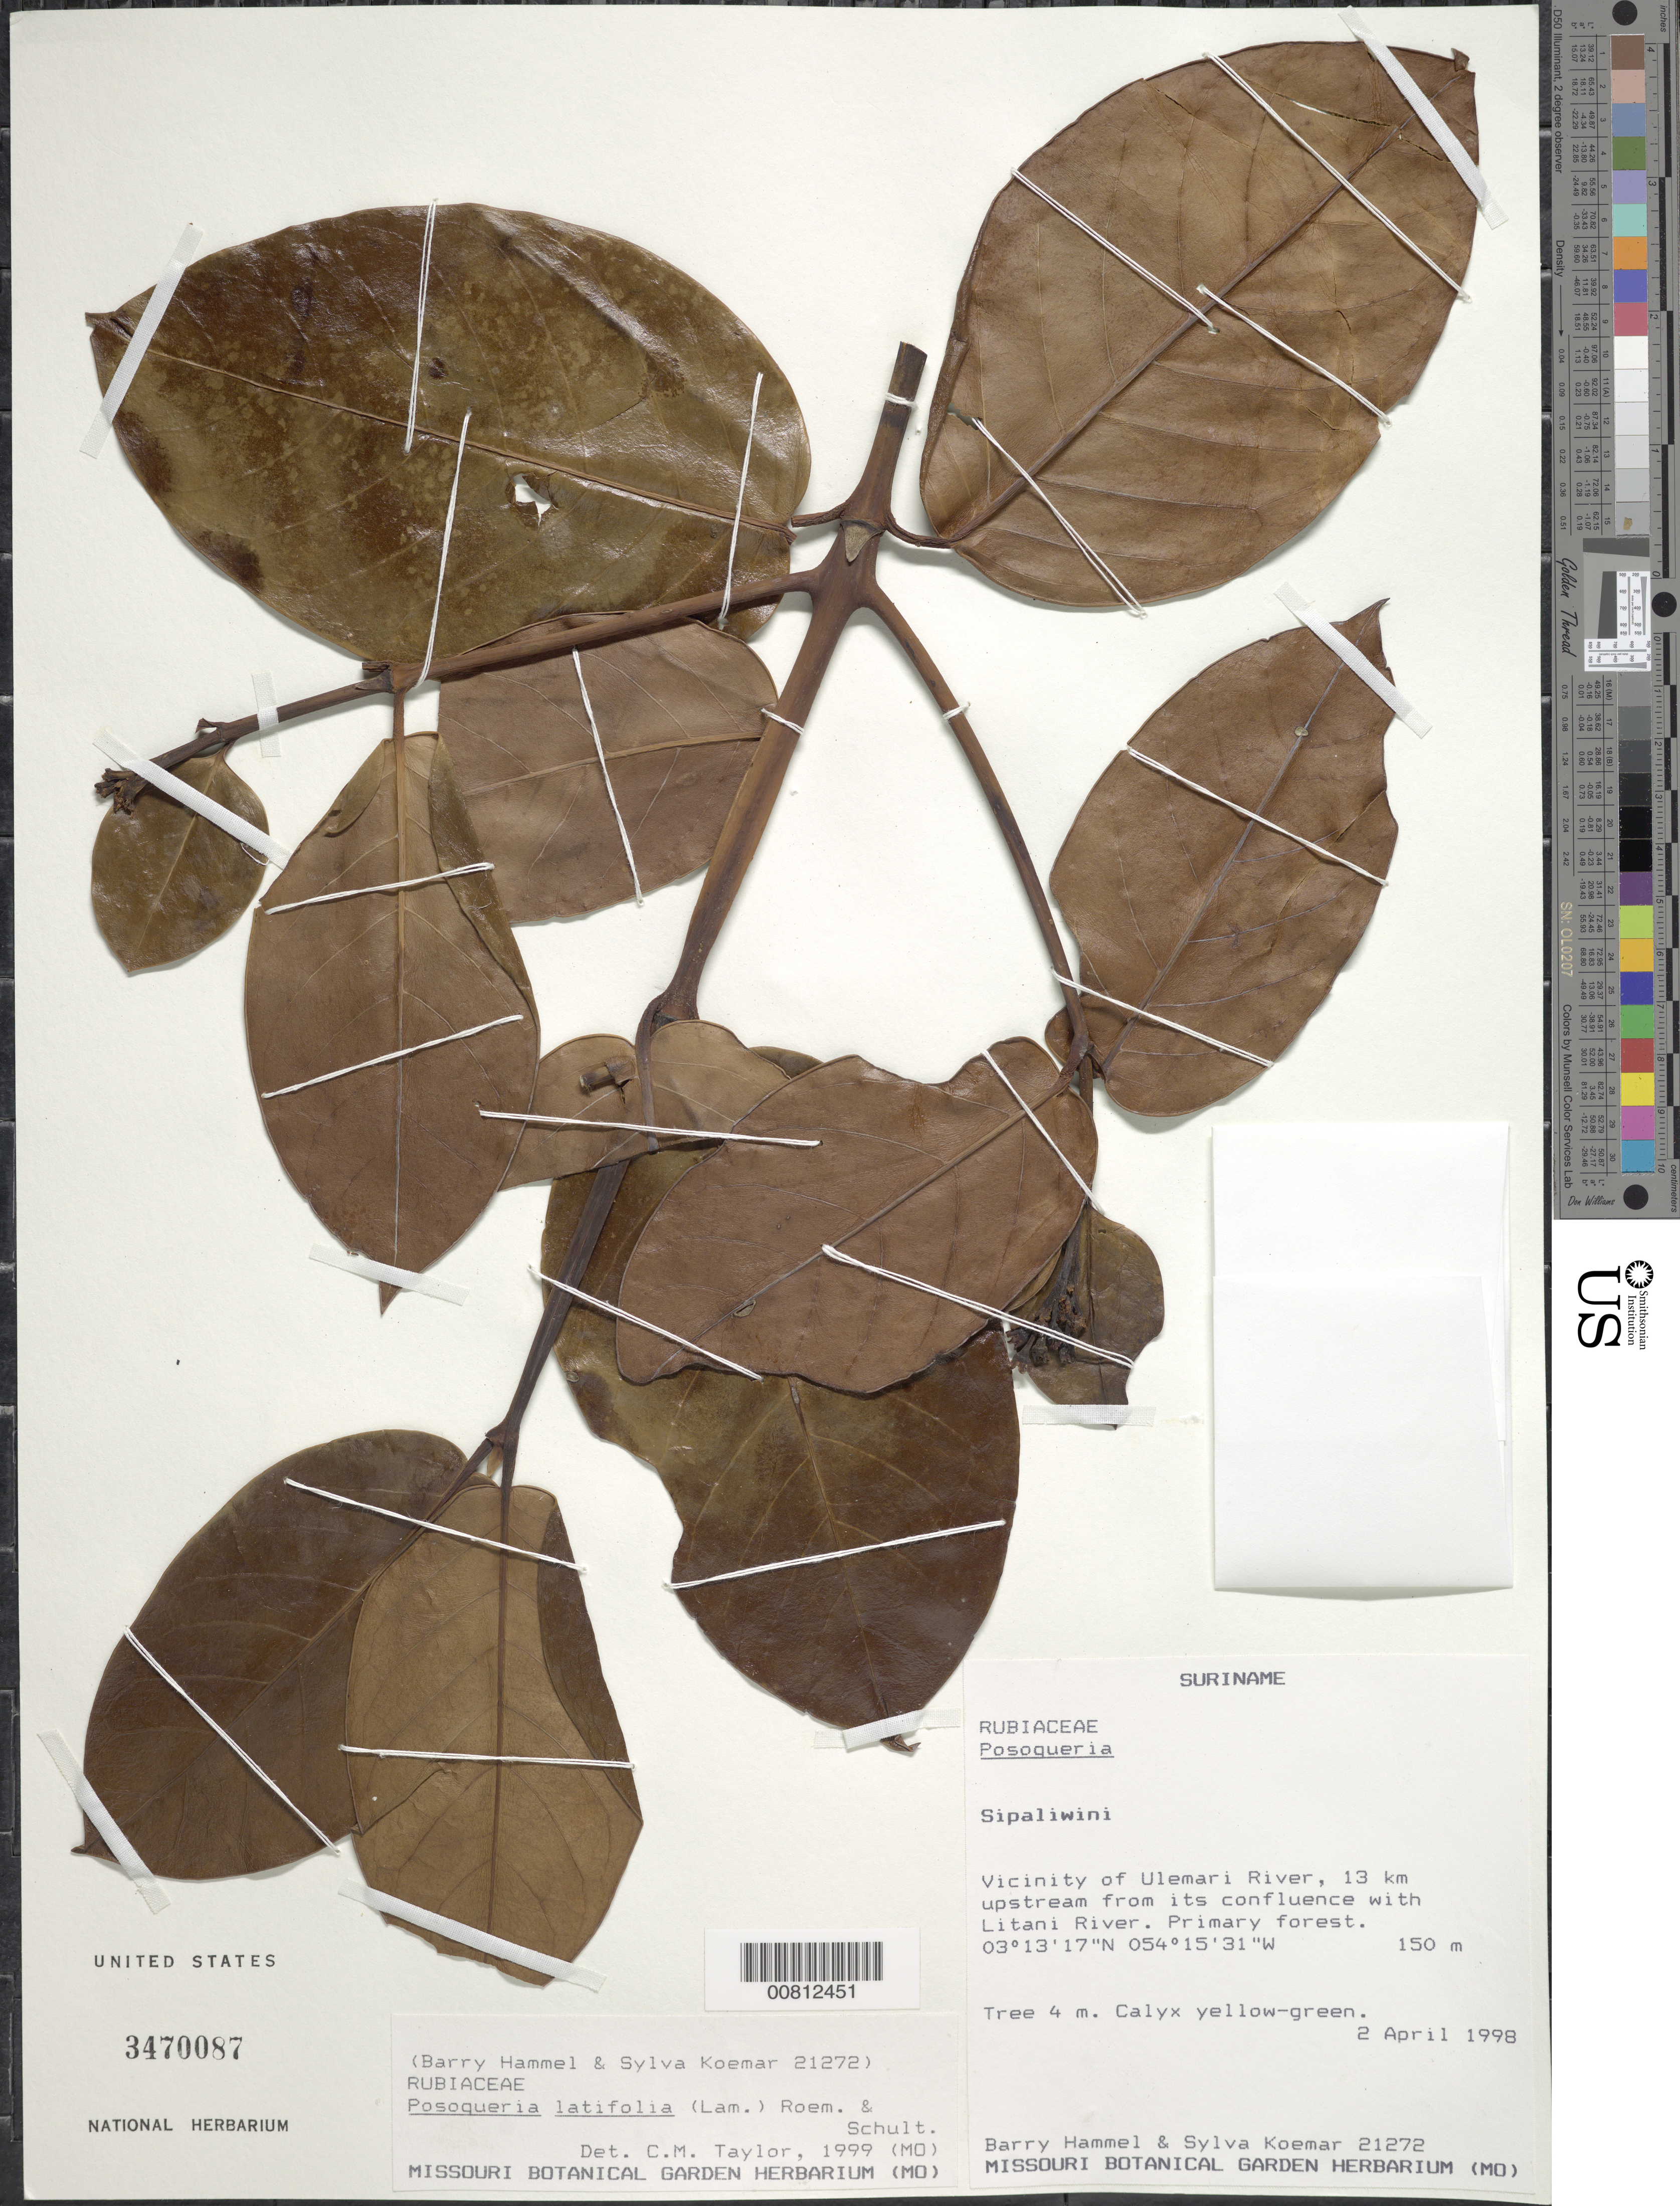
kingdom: Plantae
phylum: Tracheophyta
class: Magnoliopsida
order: Gentianales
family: Rubiaceae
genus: Posoqueria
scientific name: Posoqueria latifolia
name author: (Rudge) Roem. & Schult.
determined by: Taylor, Charlotte M.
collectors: B. Hammel & S. Koemar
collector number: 21272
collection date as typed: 2-Apr-98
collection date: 1998-04-02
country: Suriname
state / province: Sipaliwini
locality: Ulemari R., 13 km upstream from confl. with Litani R.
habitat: Primary forest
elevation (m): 150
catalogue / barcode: US 3470087